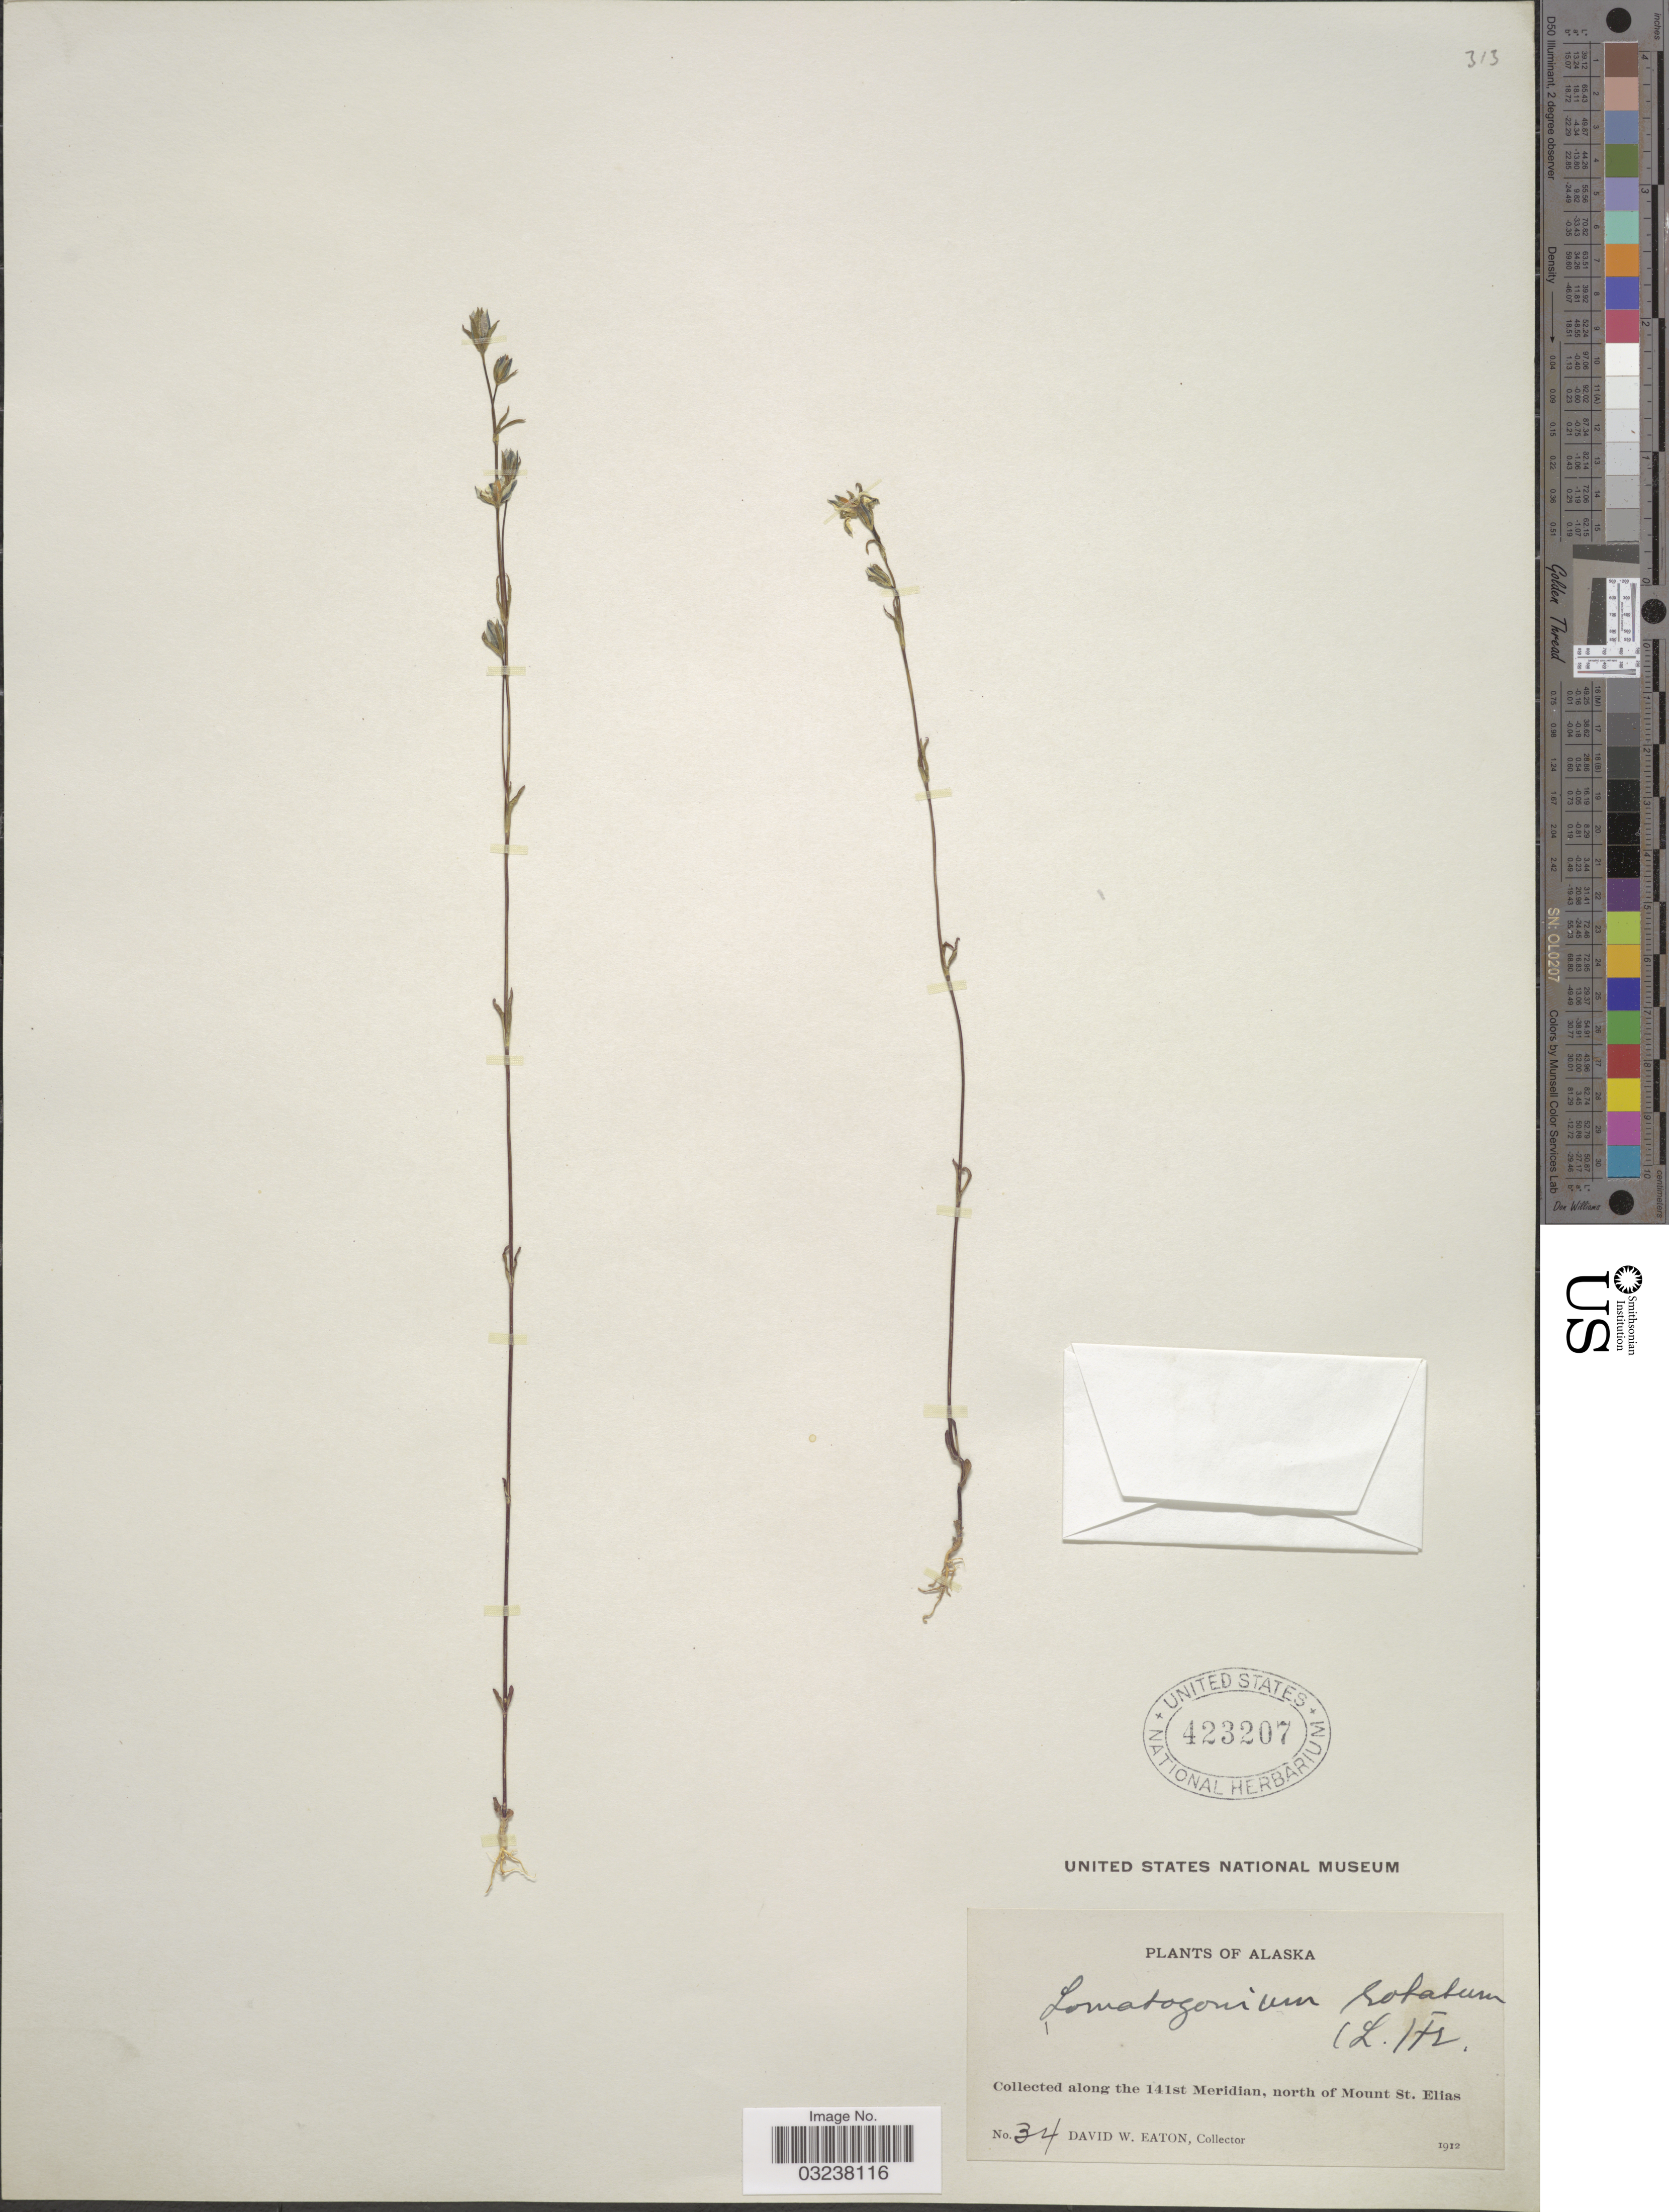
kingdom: Plantae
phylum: Tracheophyta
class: Magnoliopsida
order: Gentianales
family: Gentianaceae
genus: Lomatogonium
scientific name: Lomatogonium rotatum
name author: (L.) Fr.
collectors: D. Eaton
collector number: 34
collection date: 1912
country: United States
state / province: Alaska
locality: Along the 141st Meridian, north of Mount St. Elias.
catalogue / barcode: US 423207